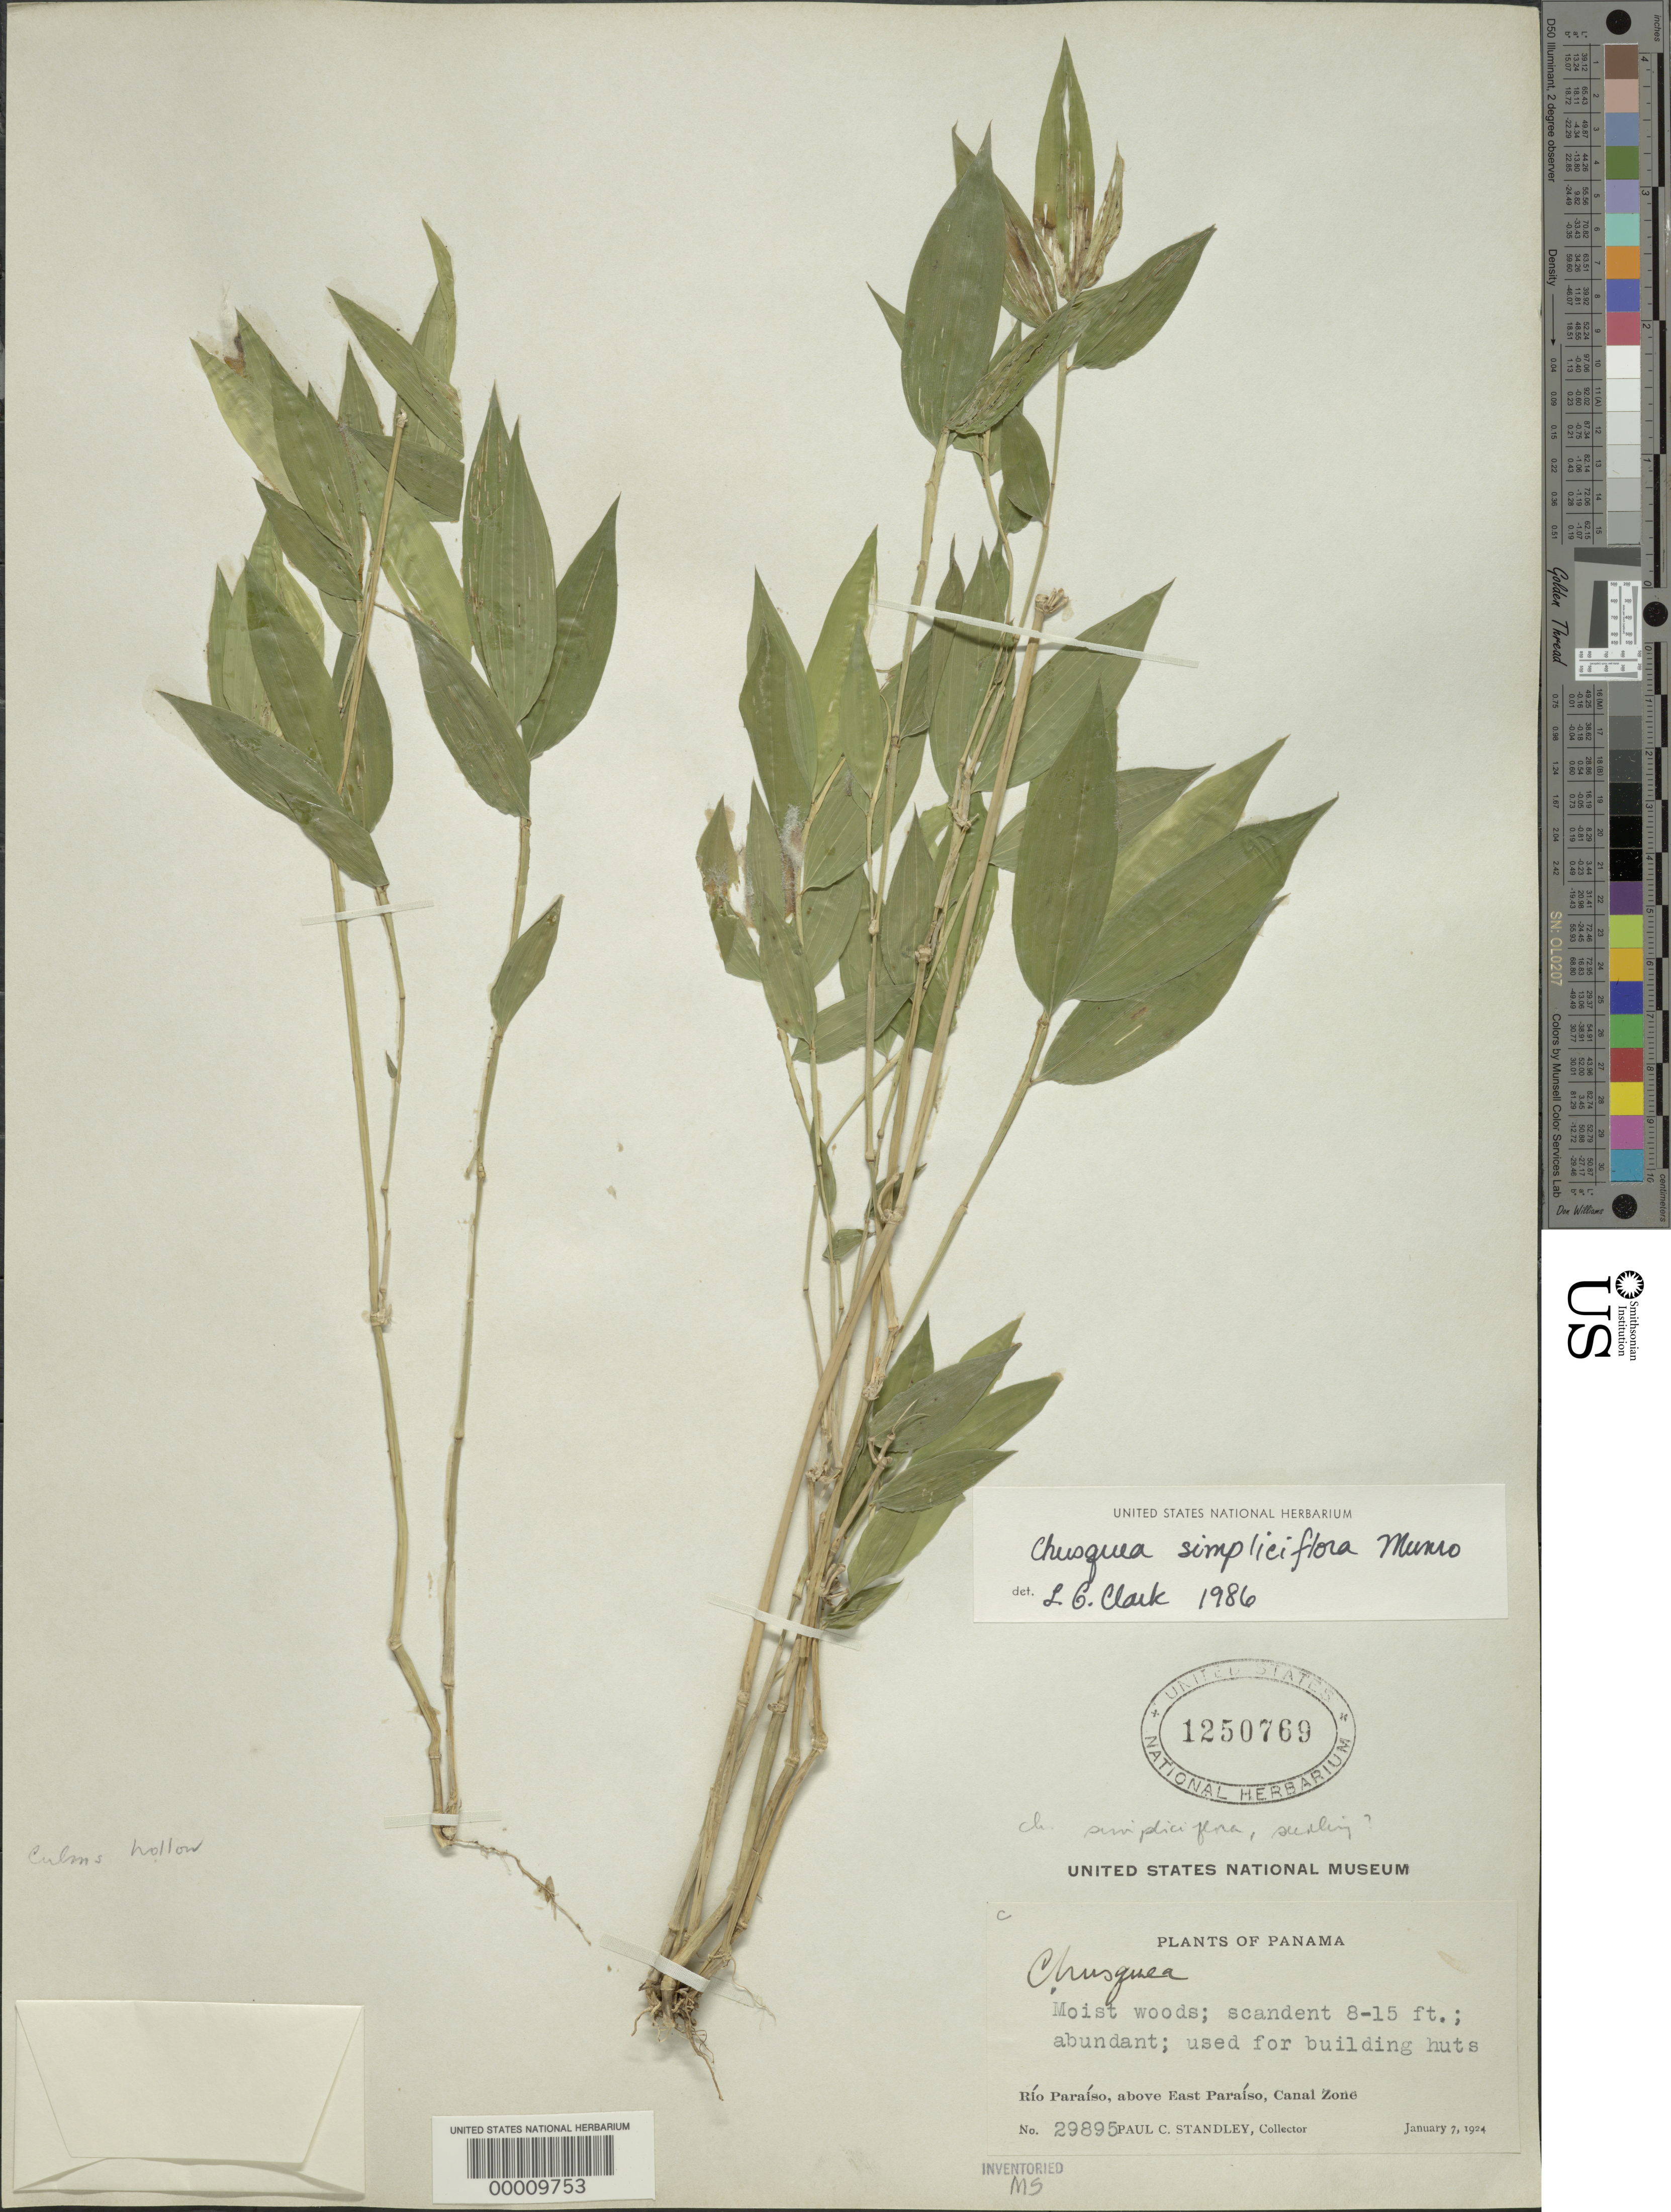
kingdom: Plantae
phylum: Tracheophyta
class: Liliopsida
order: Poales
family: Poaceae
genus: Chusquea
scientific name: Chusquea simpliciflora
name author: Munro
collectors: P. C. Standley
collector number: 29895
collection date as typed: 07 Jan 1924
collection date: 1924-01-07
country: Panama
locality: Rio Paraiso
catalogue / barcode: US 1250769